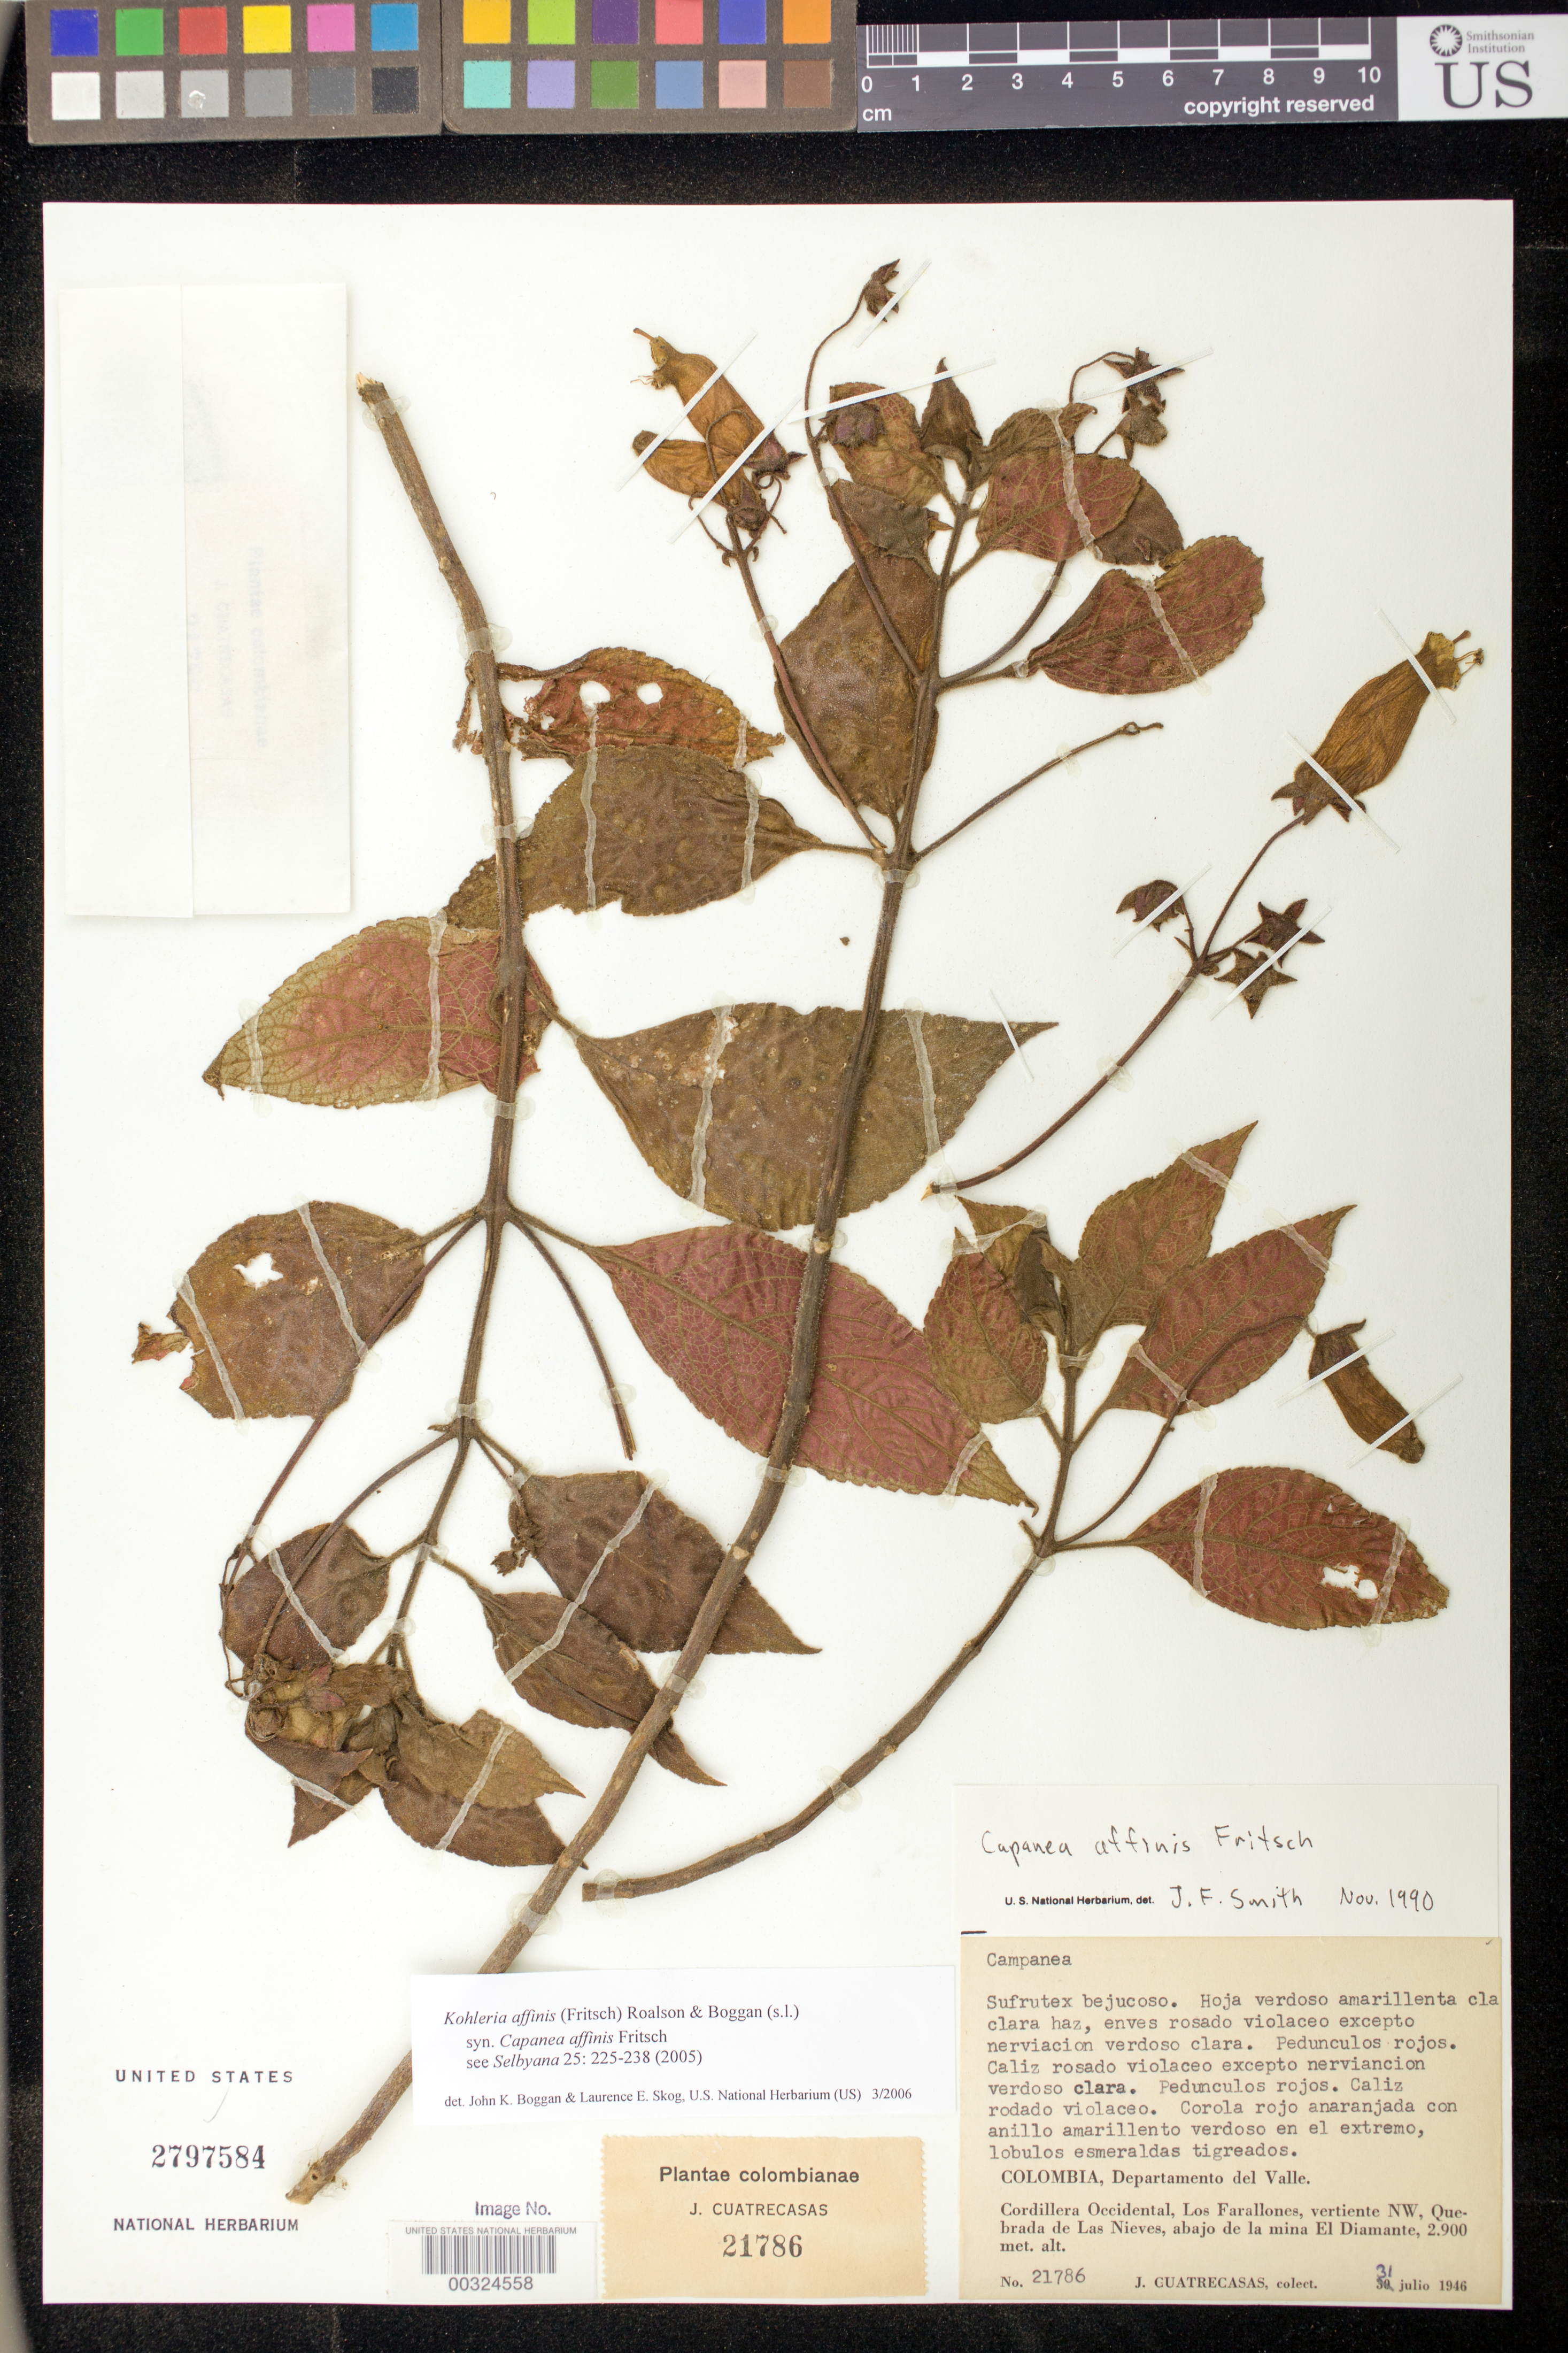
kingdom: Plantae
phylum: Tracheophyta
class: Magnoliopsida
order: Lamiales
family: Gesneriaceae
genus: Kohleria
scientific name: Kohleria affinis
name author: (Fritsch) Roalson & Boggan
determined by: Boggan, J. K.; Skog, L. E.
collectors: J. Cuatrecasas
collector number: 21786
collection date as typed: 31 Jul 1946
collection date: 1946-07-31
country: Colombia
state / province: Valle del Cauca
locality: Cordillera Occidental, Los Farallones, NW slope, Quebrada de las Nieves, below La Mina el Diamante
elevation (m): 2900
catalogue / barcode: US 2797584